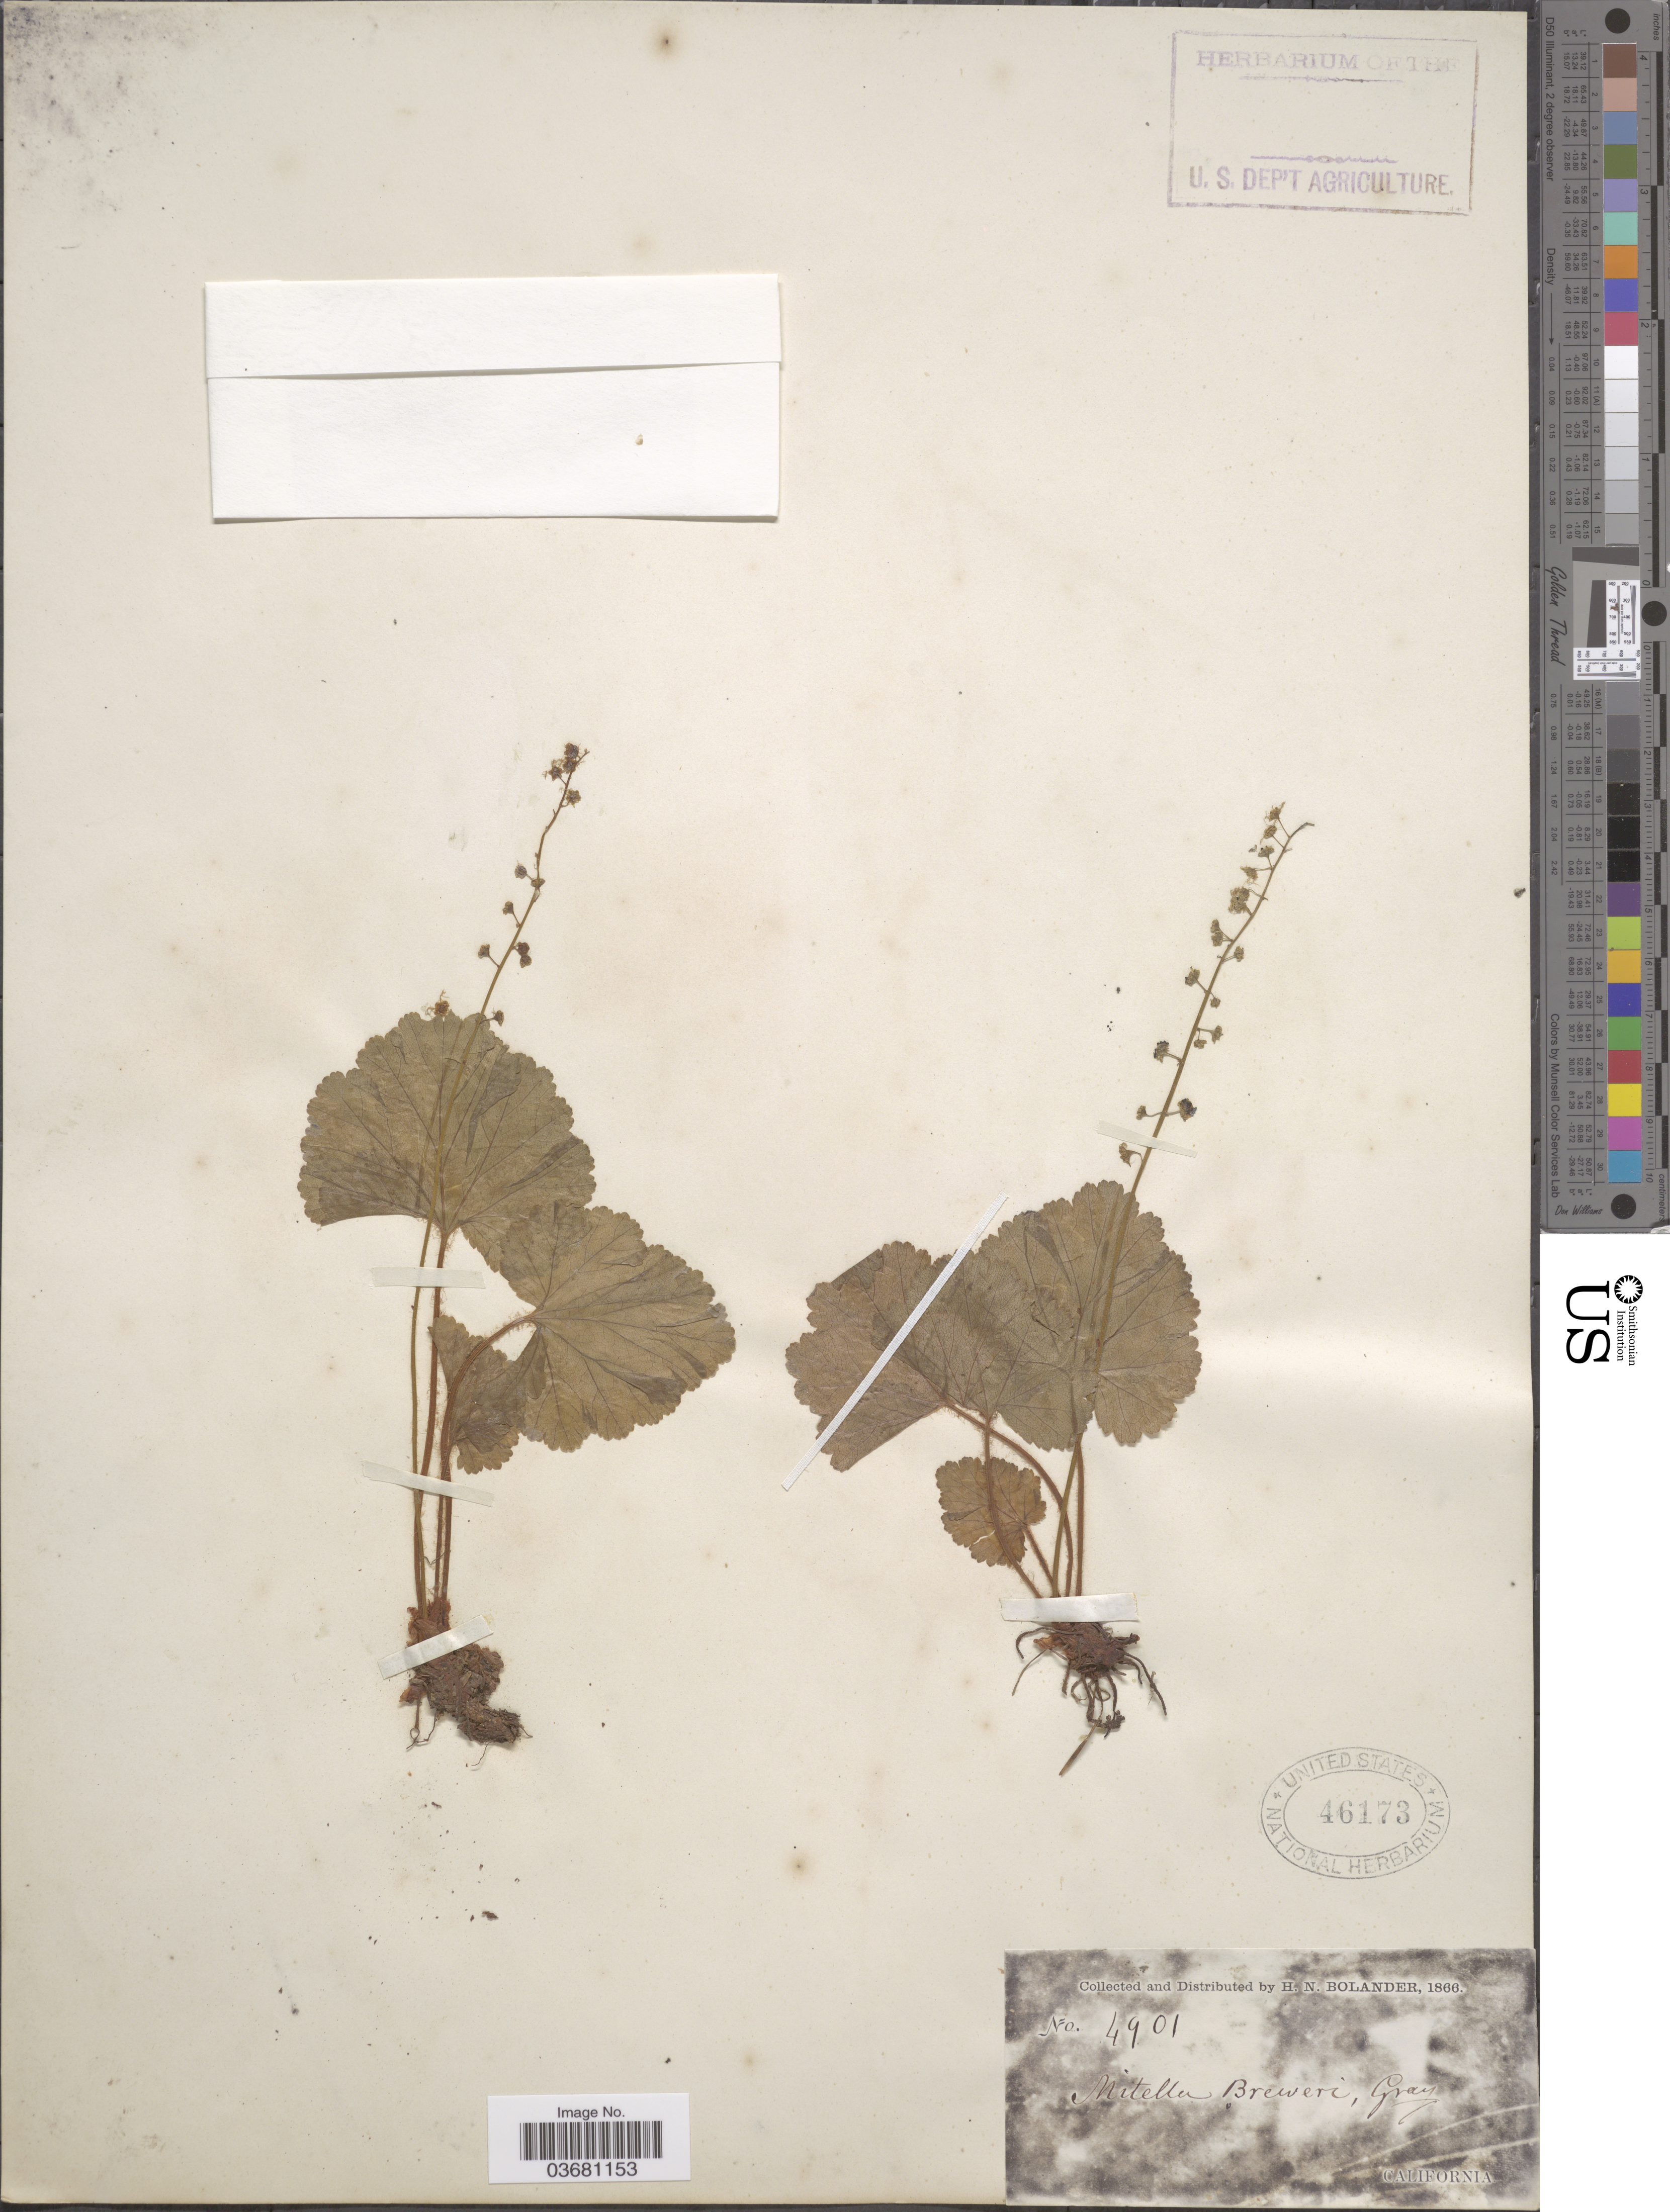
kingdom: Plantae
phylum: Tracheophyta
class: Magnoliopsida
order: Saxifragales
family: Saxifragaceae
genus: Mitella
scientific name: Mitella breweri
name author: A. Gray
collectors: H. Bolander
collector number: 4901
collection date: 1866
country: United States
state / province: California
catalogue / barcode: US 46173